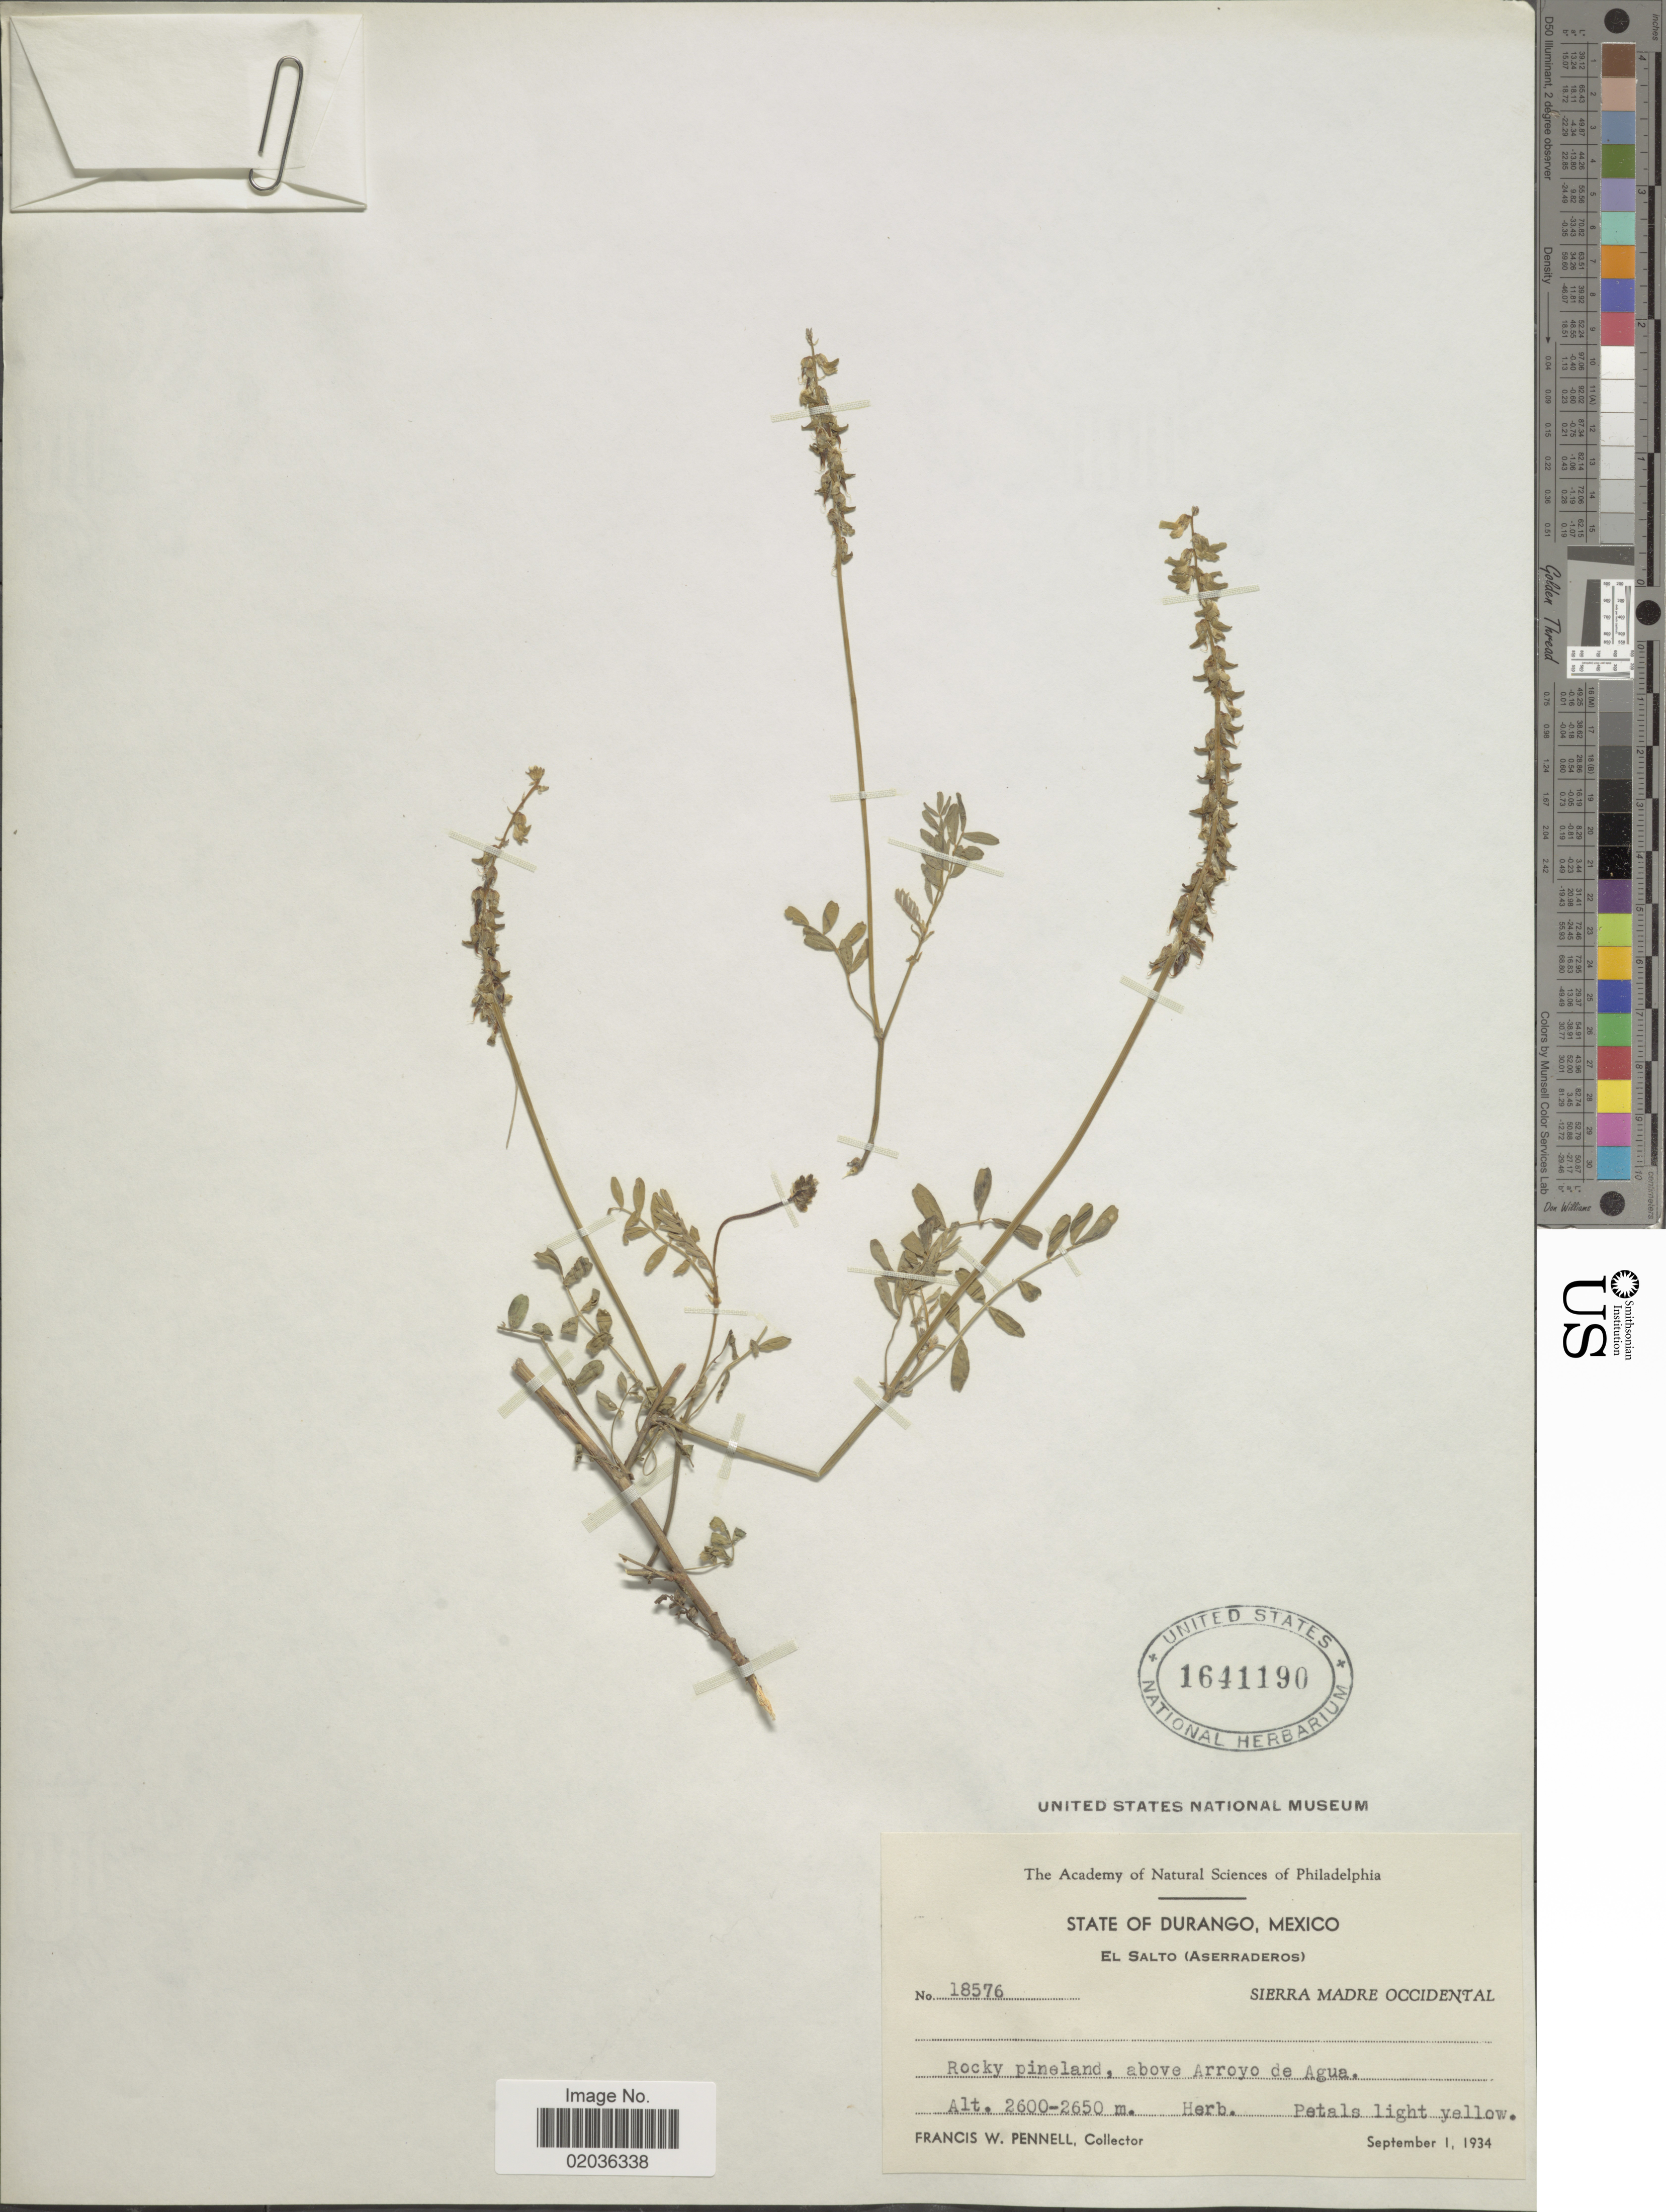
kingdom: Plantae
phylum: Tracheophyta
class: Magnoliopsida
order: Fabales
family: Fabaceae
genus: Astragalus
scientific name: Astragalus vaccarum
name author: A. Gray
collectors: F. W. Pennell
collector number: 18576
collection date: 1934-09-01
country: Mexico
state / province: Durango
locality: El Salto ( Aserraderos). Rocky pineland, above Arroyo de Agua. Sierra Madre Occidental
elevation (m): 2600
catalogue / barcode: US 1641190